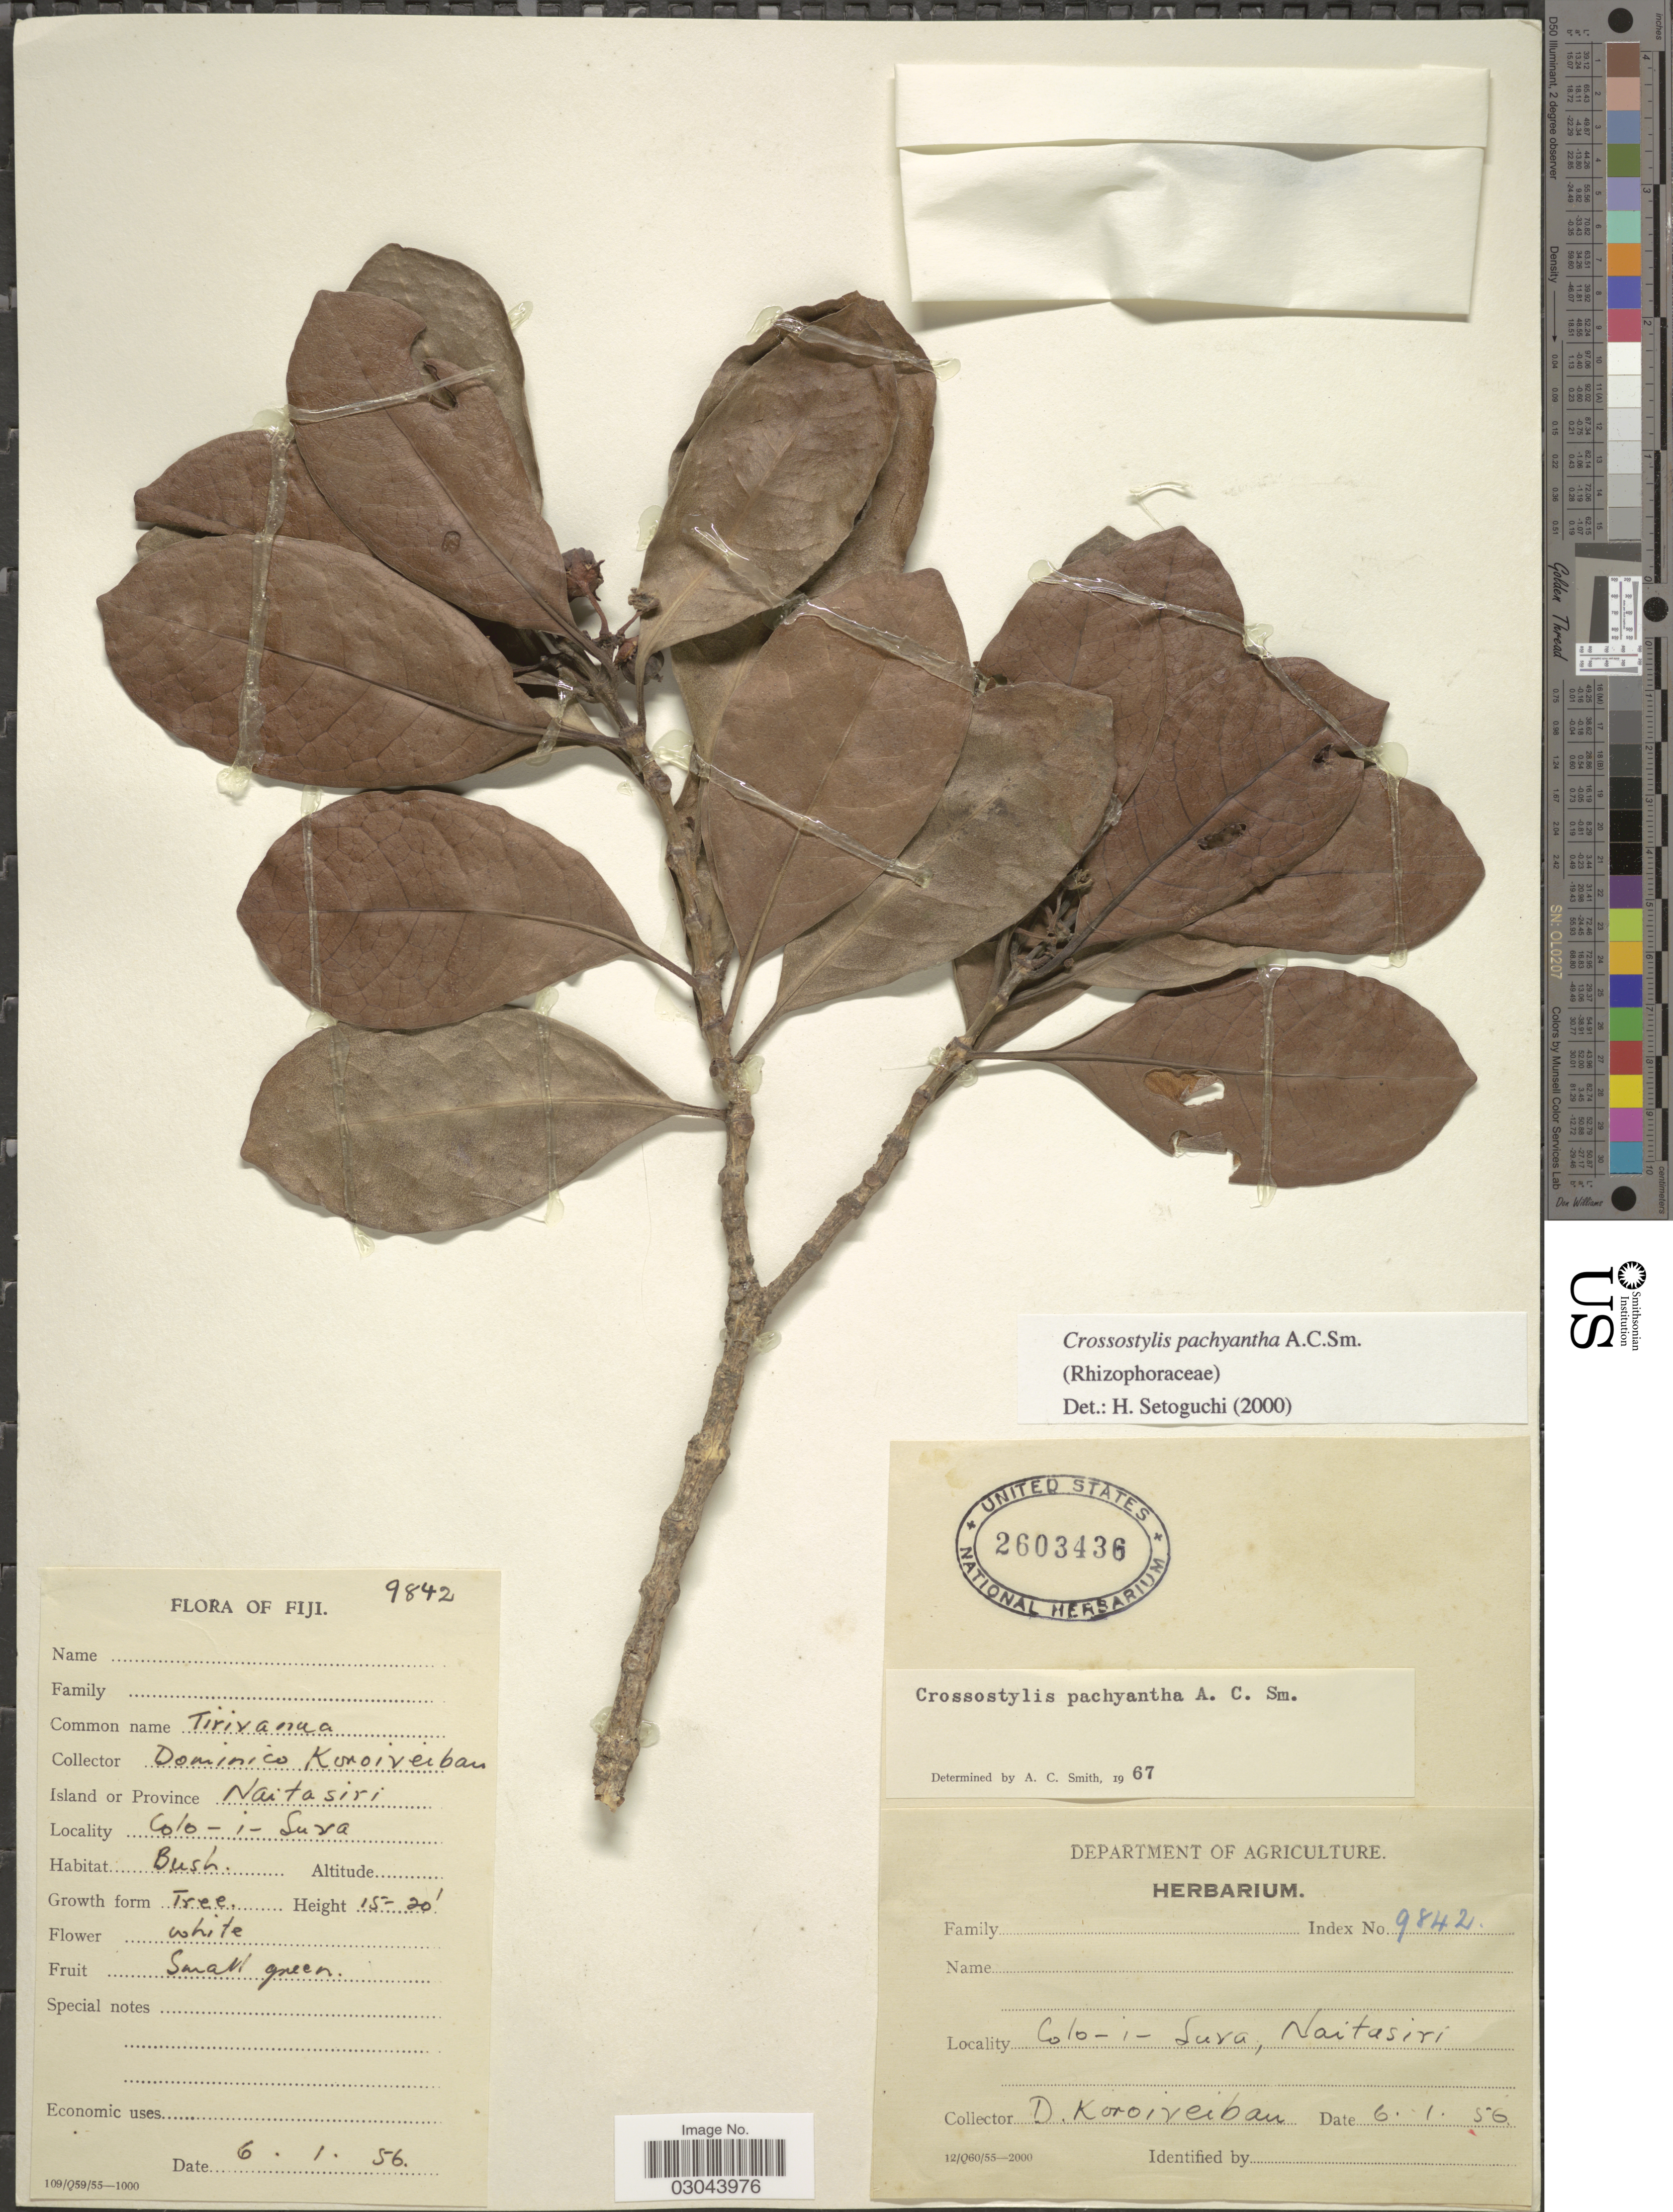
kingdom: Plantae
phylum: Tracheophyta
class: Magnoliopsida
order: Malpighiales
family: Rhizophoraceae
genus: Crossostylis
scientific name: Crossostylis pachyantha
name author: A.C. Sm.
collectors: D. Koroeveibau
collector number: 9842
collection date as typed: Transcribed d/m/y: 6/2/56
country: Fiji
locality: Colo-i-Suva, Naitasiri.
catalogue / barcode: US 2603436